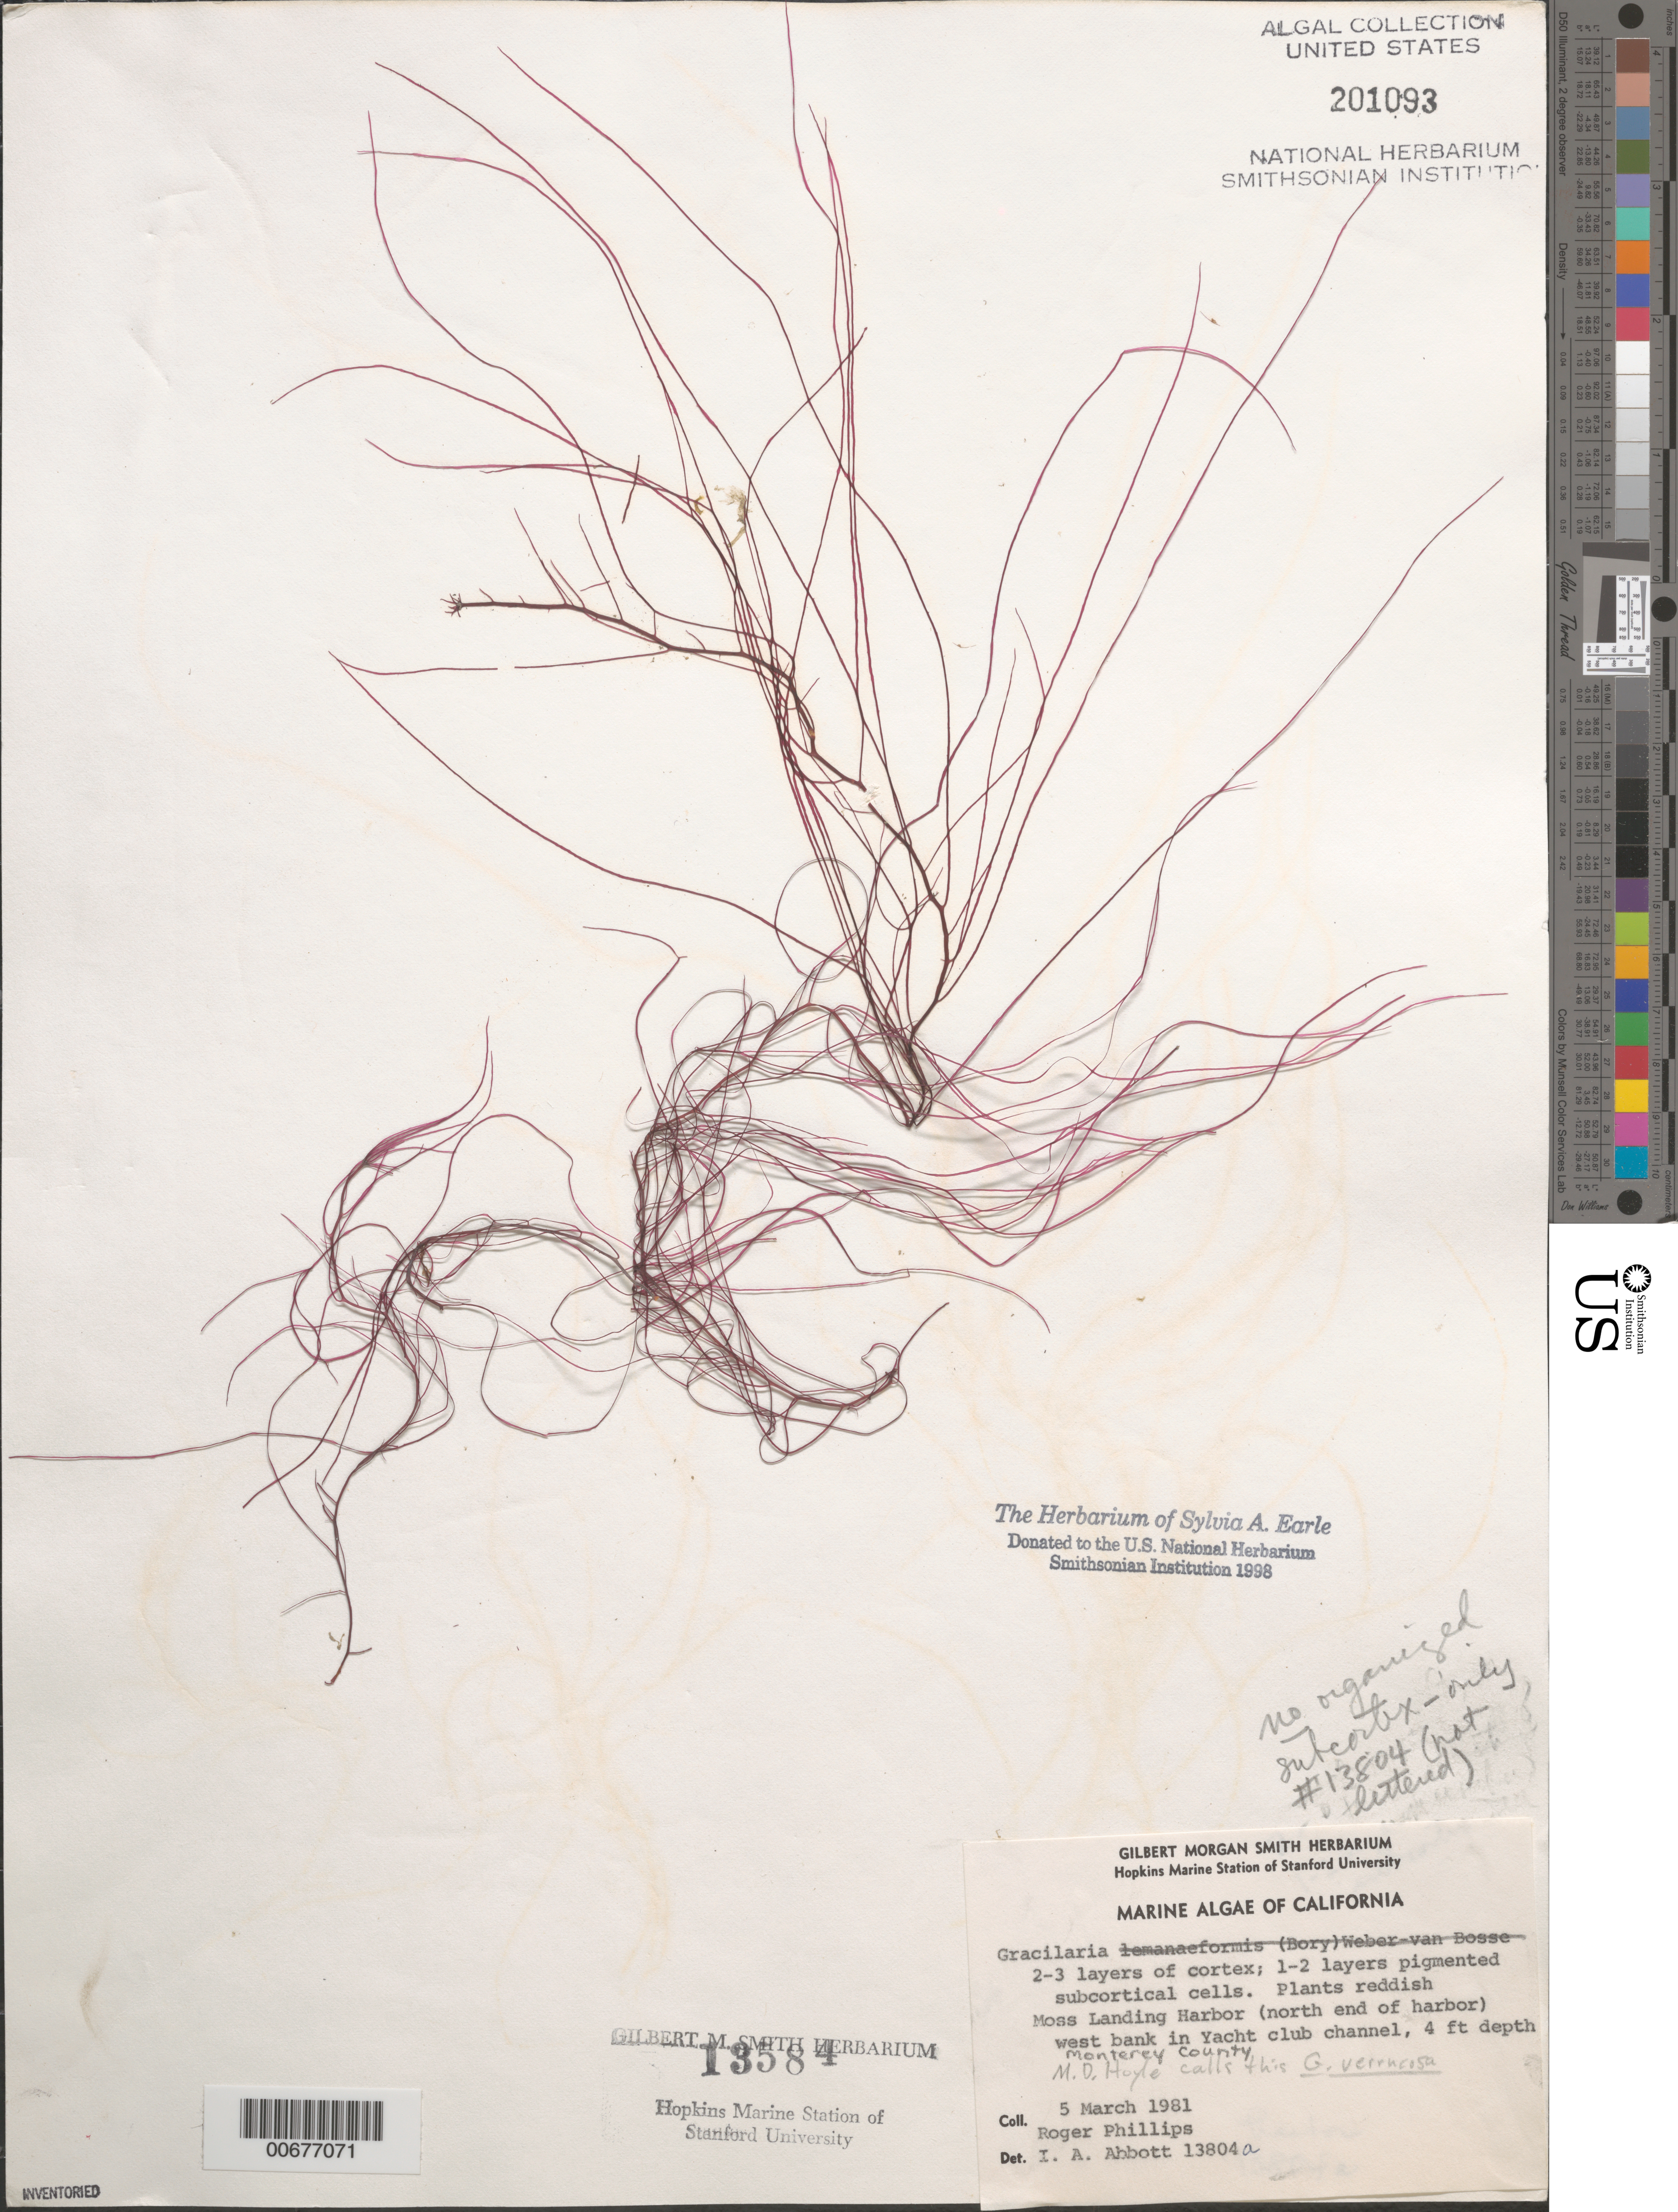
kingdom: Plantae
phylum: Rhodophyta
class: Florideophyceae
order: Gracilariales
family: Gracilariaceae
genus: Gracilariopsis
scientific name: Gracilariopsis longissima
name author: (S.G. Gmel.) Steentoft et al.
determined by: Algae name updating Project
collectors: R. Phillips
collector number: IAA 13804a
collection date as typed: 05 Mar 1981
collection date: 1981-03-05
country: United States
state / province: California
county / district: Monterey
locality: Moss Landing Harbor, Yacht Club channel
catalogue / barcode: US 201093